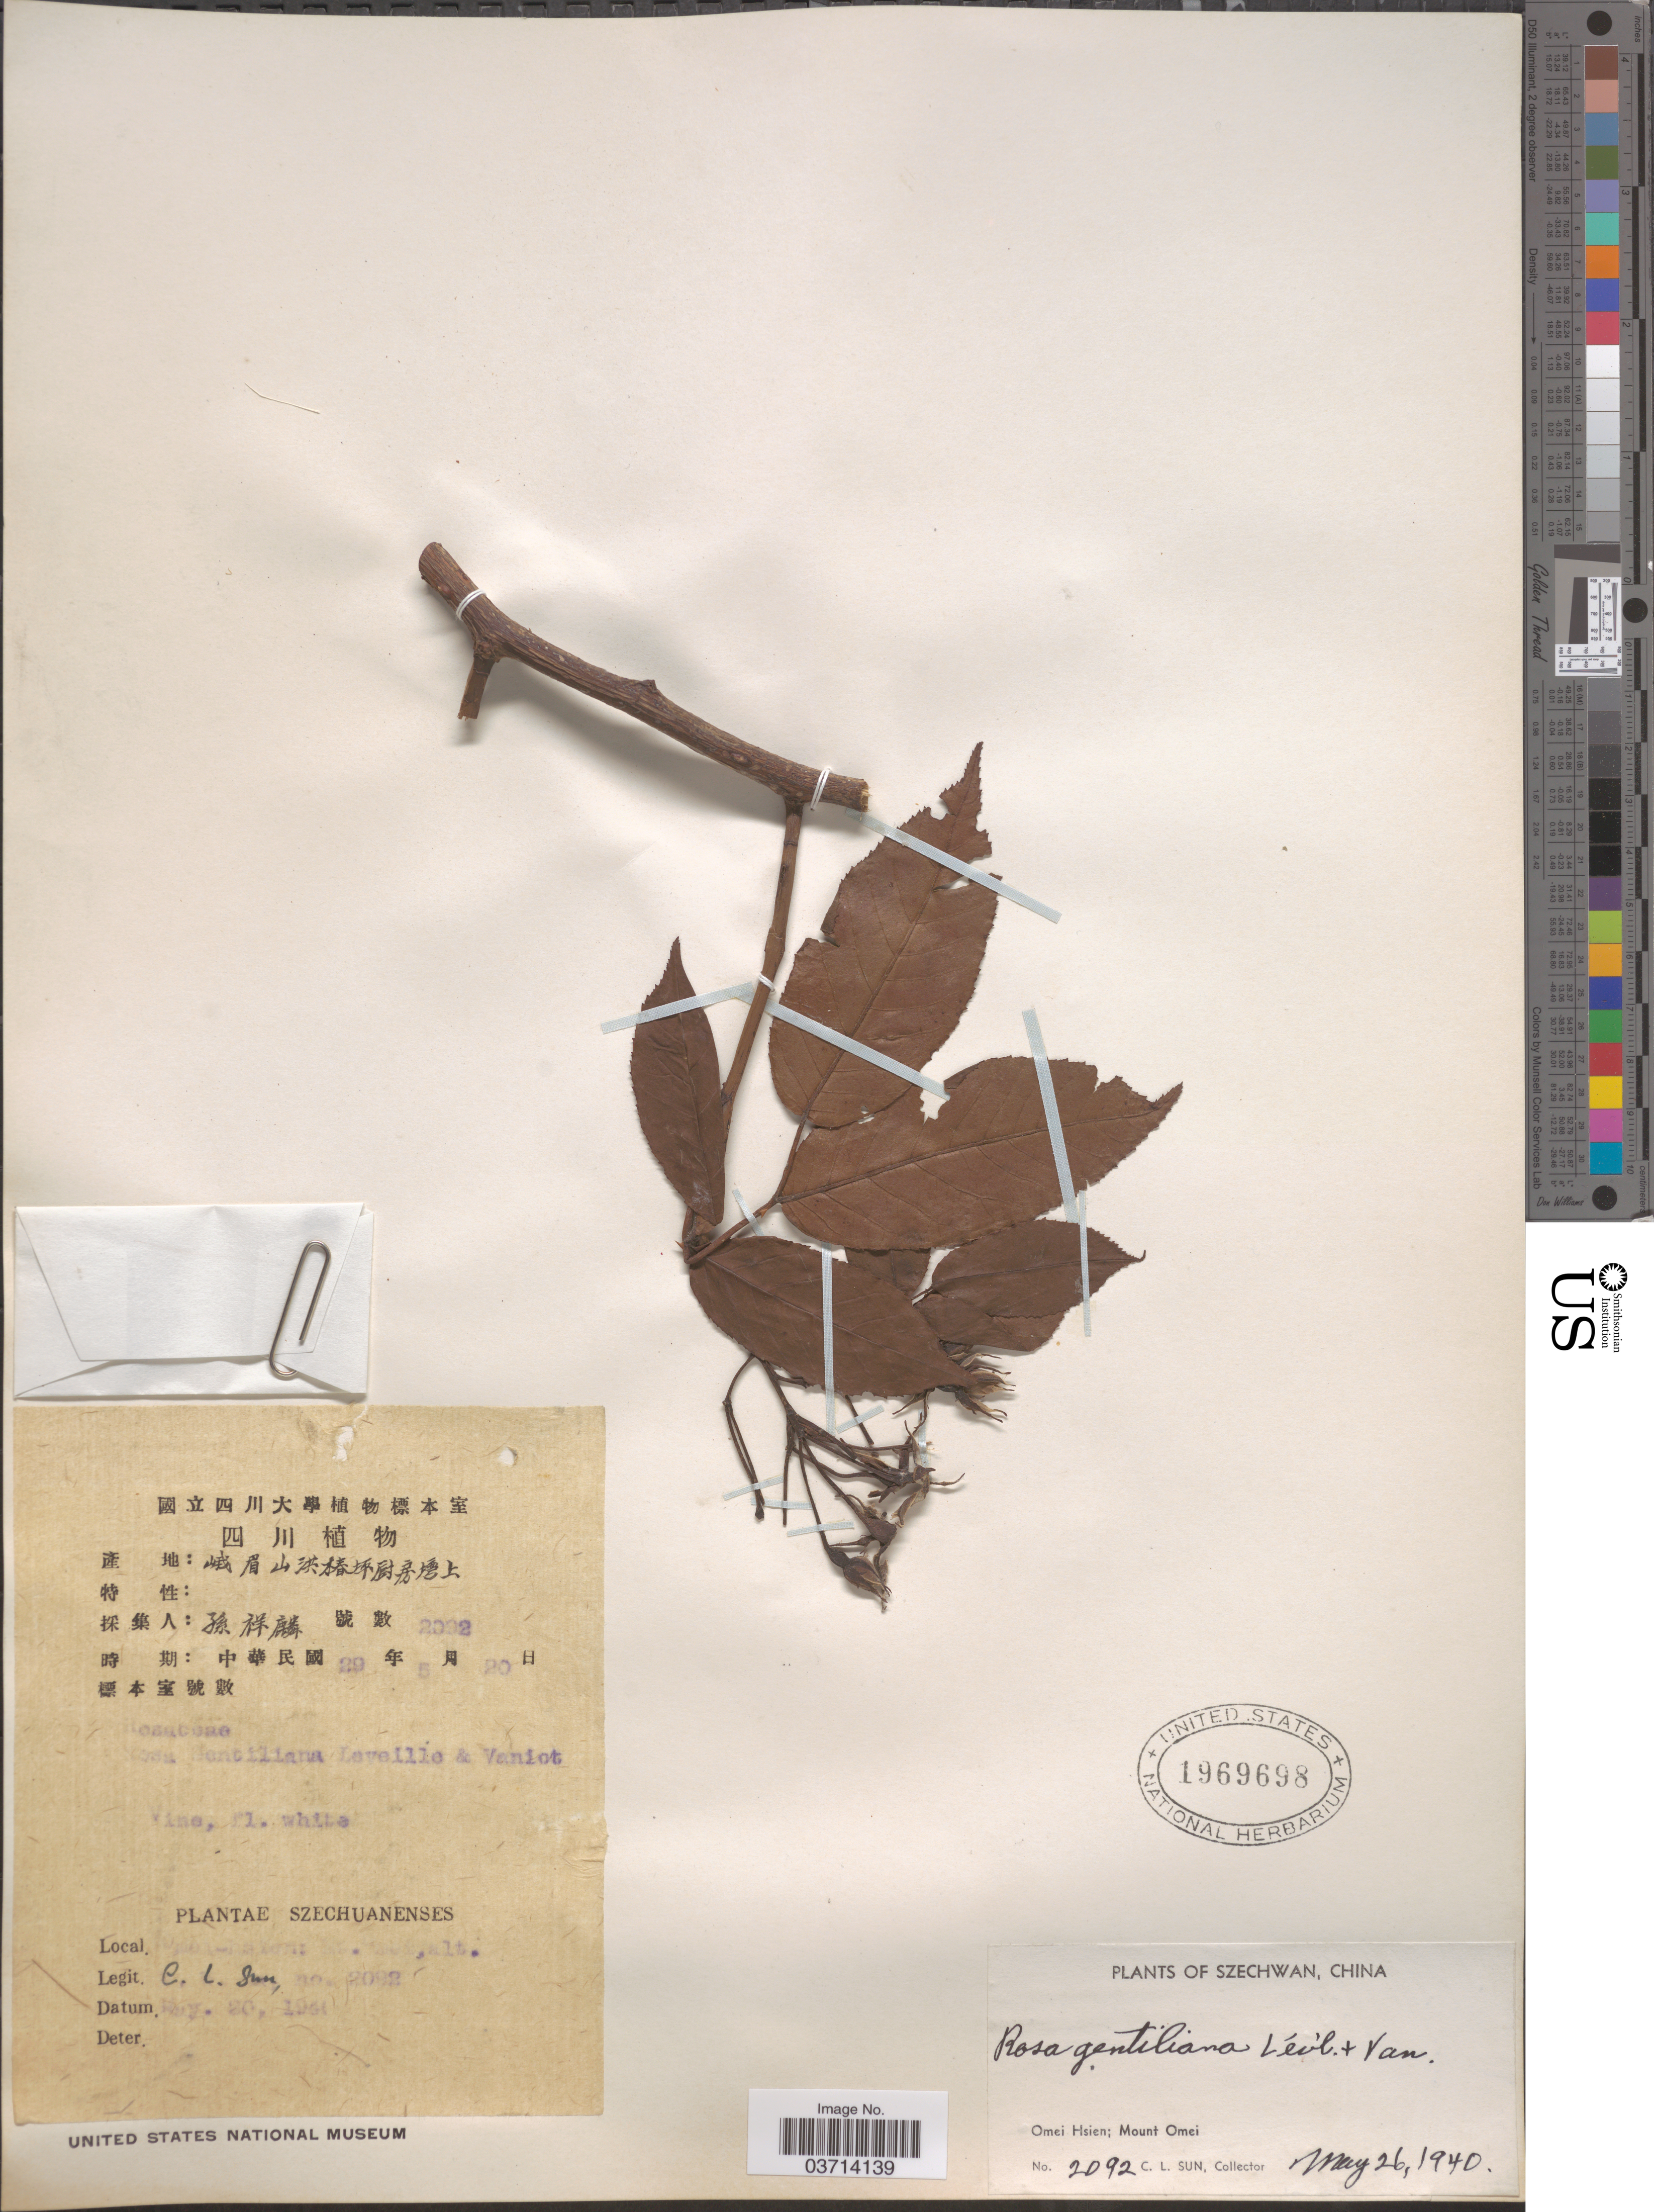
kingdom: Plantae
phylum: Tracheophyta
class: Magnoliopsida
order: Rosales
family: Rosaceae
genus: Rosa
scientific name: Rosa gentiliana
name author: H. Lév. & Vaniot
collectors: C. Sun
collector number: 2092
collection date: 1940-05-26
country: China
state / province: Sichuan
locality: Szechuanenses. Omei Hsien; Mount Omei.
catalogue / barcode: US 1969698